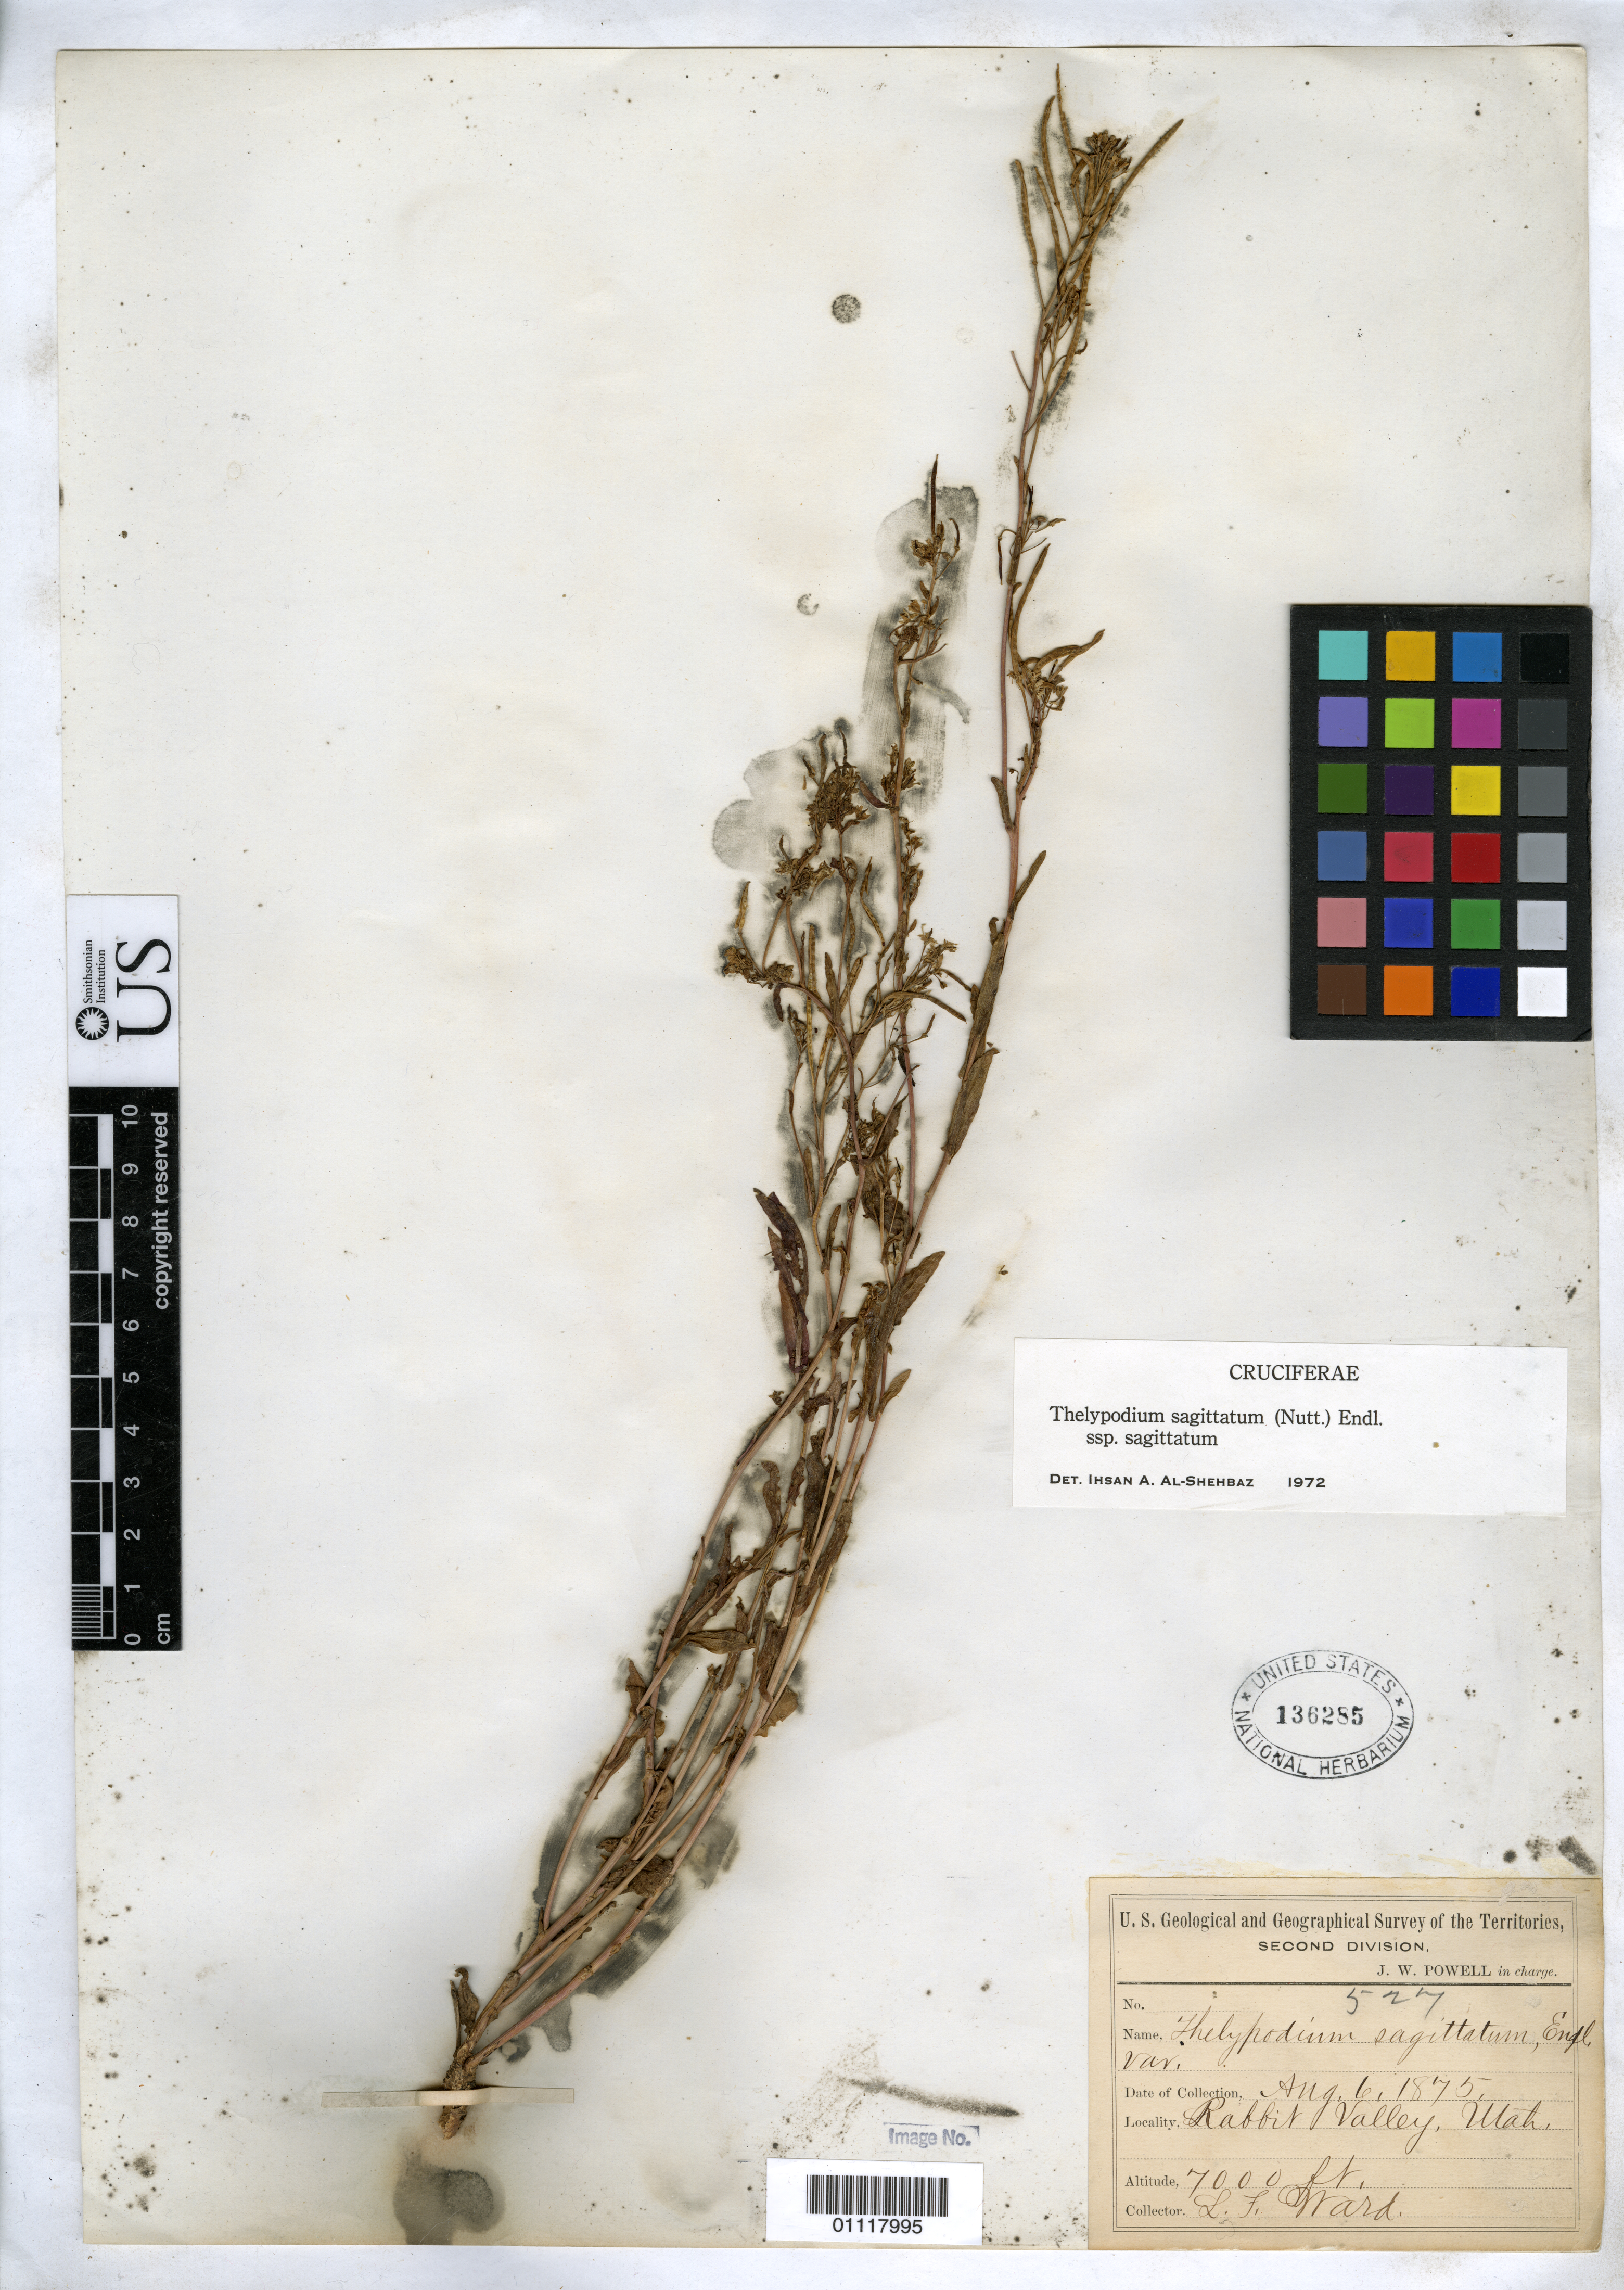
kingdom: Plantae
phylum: Tracheophyta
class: Magnoliopsida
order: Brassicales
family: Brassicaceae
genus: Thelypodium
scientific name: Thelypodium sagittatum subsp. sagittatum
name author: (Nutt.) Endl.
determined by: Al-Shehbaz, I. A., (MO), Missouri Botanical Garden (UNITED STATES)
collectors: L. F. Ward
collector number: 527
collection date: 1875-08-06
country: United States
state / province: Utah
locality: Rabbit Valley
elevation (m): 2134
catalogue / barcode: US 136285